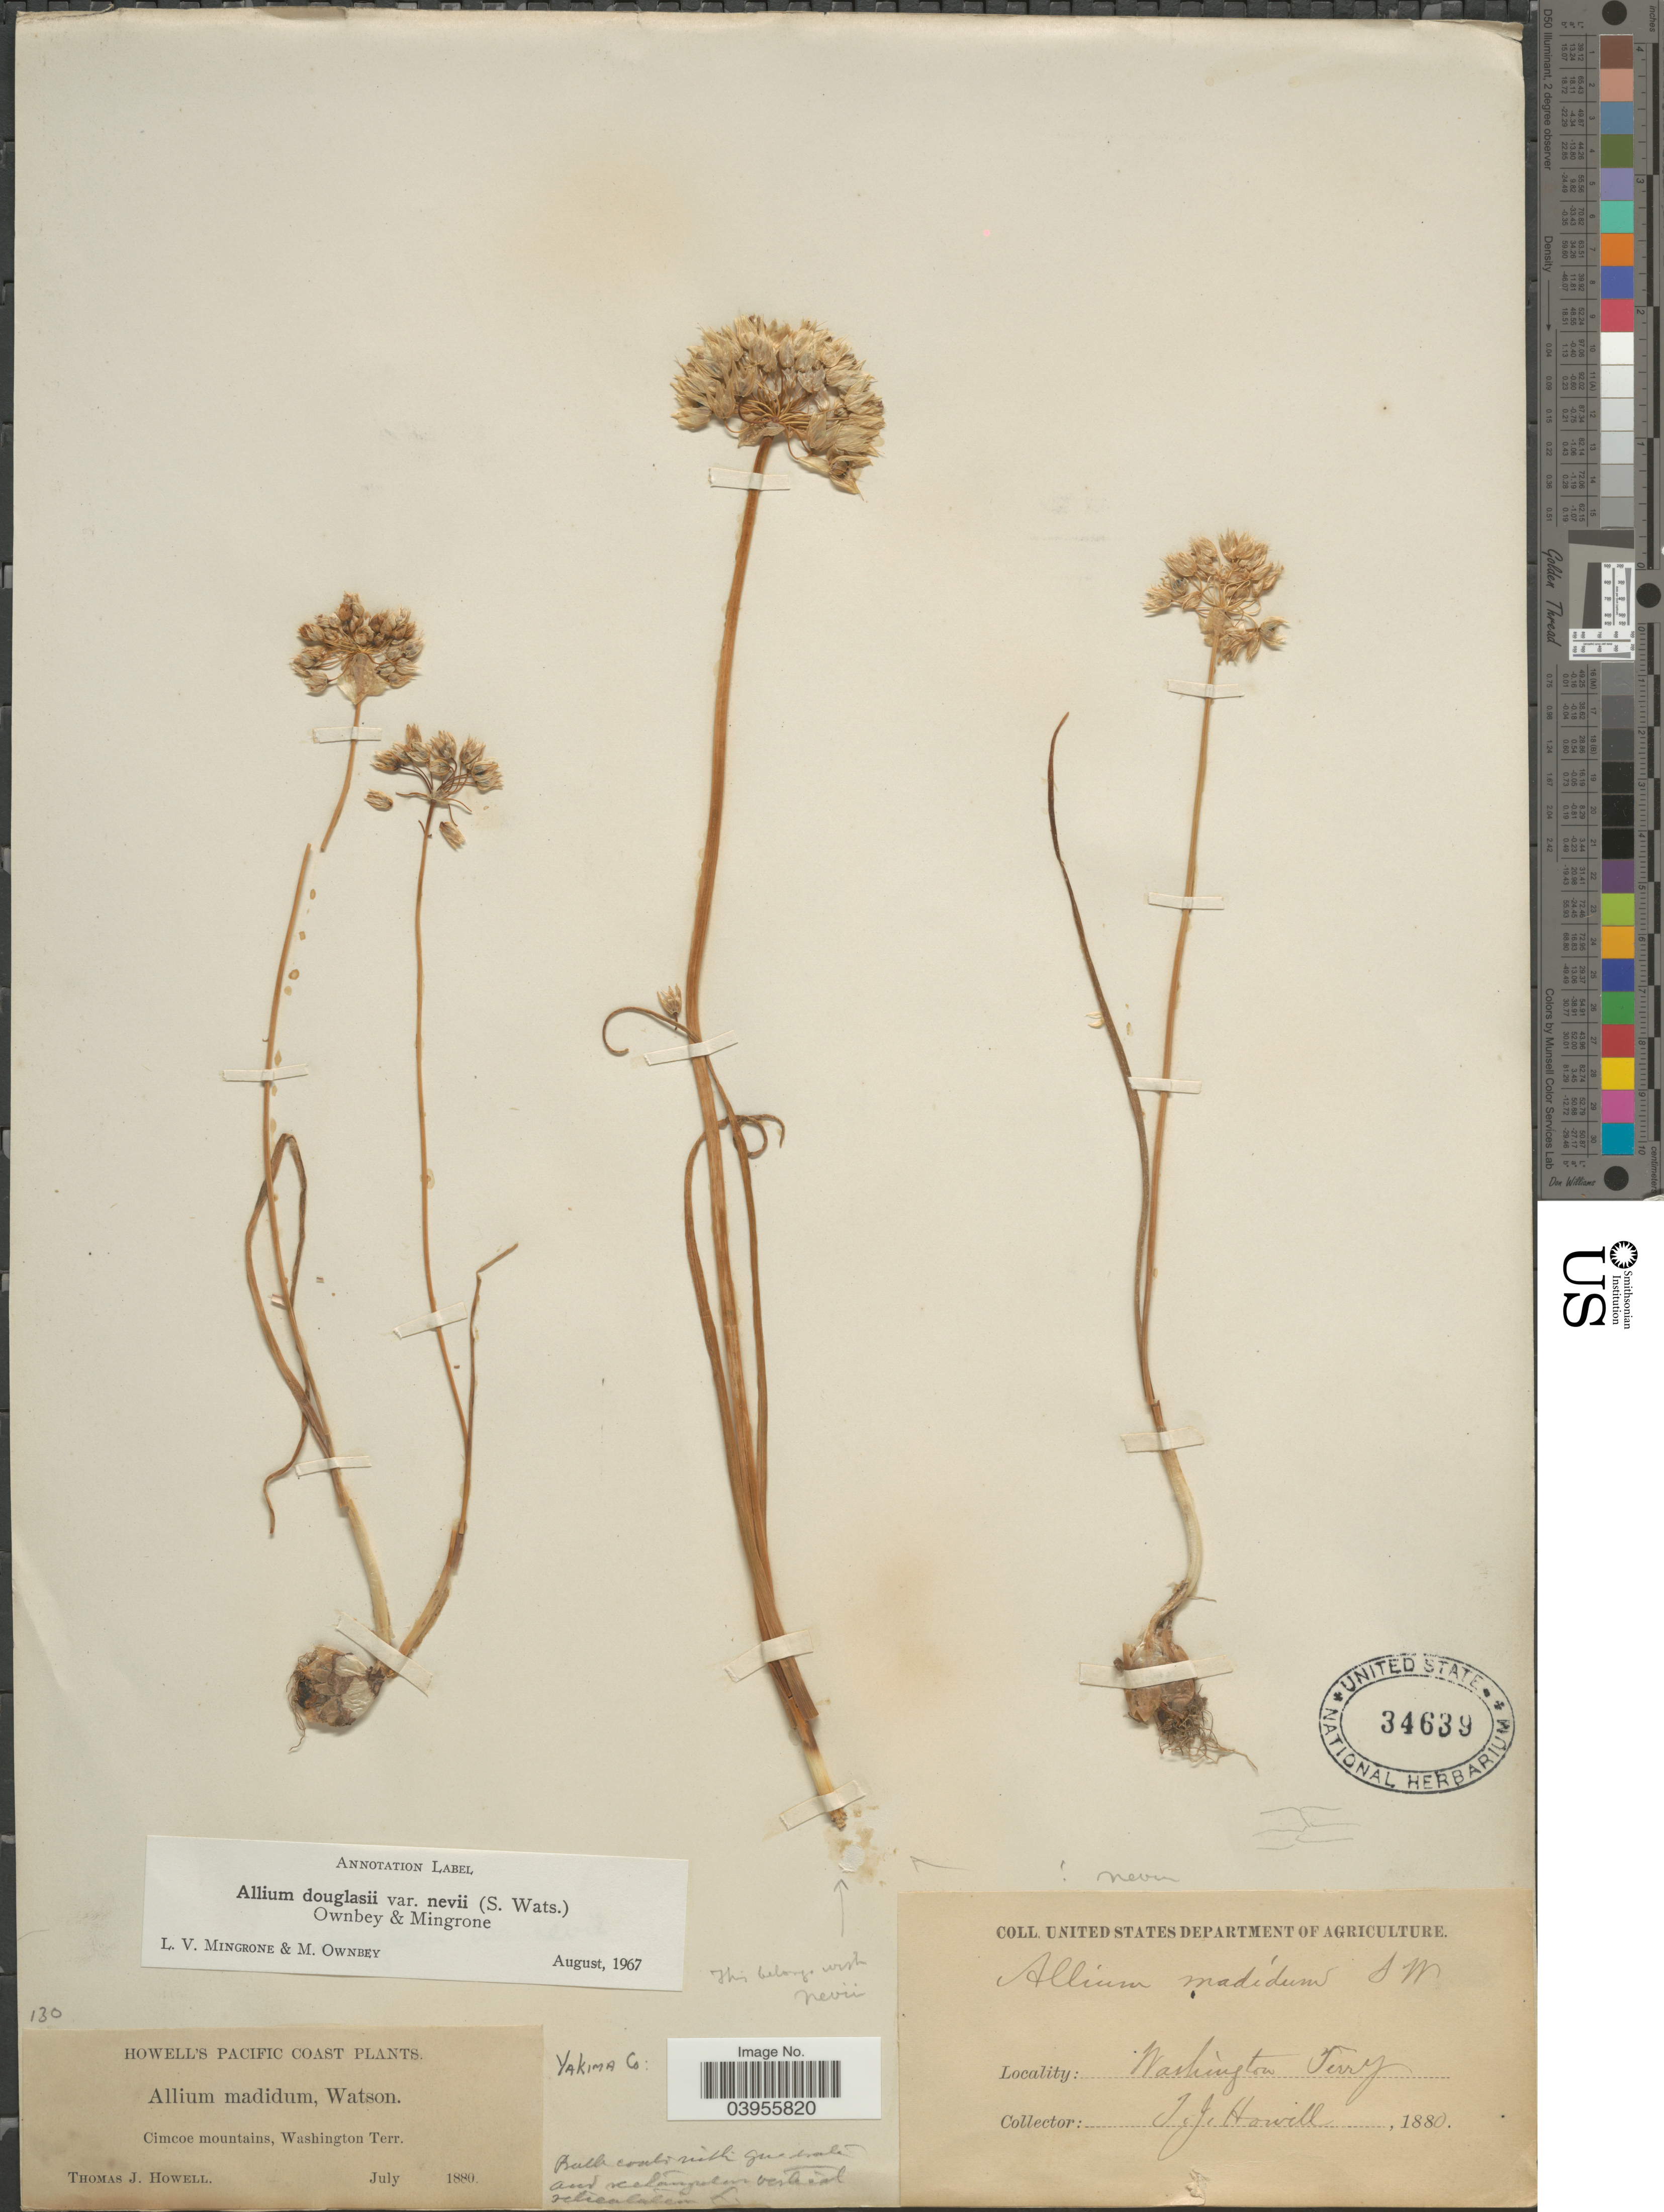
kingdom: Plantae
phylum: Tracheophyta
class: Liliopsida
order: Asparagales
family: Amaryllidaceae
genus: Allium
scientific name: Allium douglasii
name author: Hook.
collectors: J. T. Howell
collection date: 1880-07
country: United States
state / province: Washington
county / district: Yakima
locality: Pacific Coast. Cimcoe mountains, Washington Terr. Yakima Co.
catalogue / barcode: US 34639